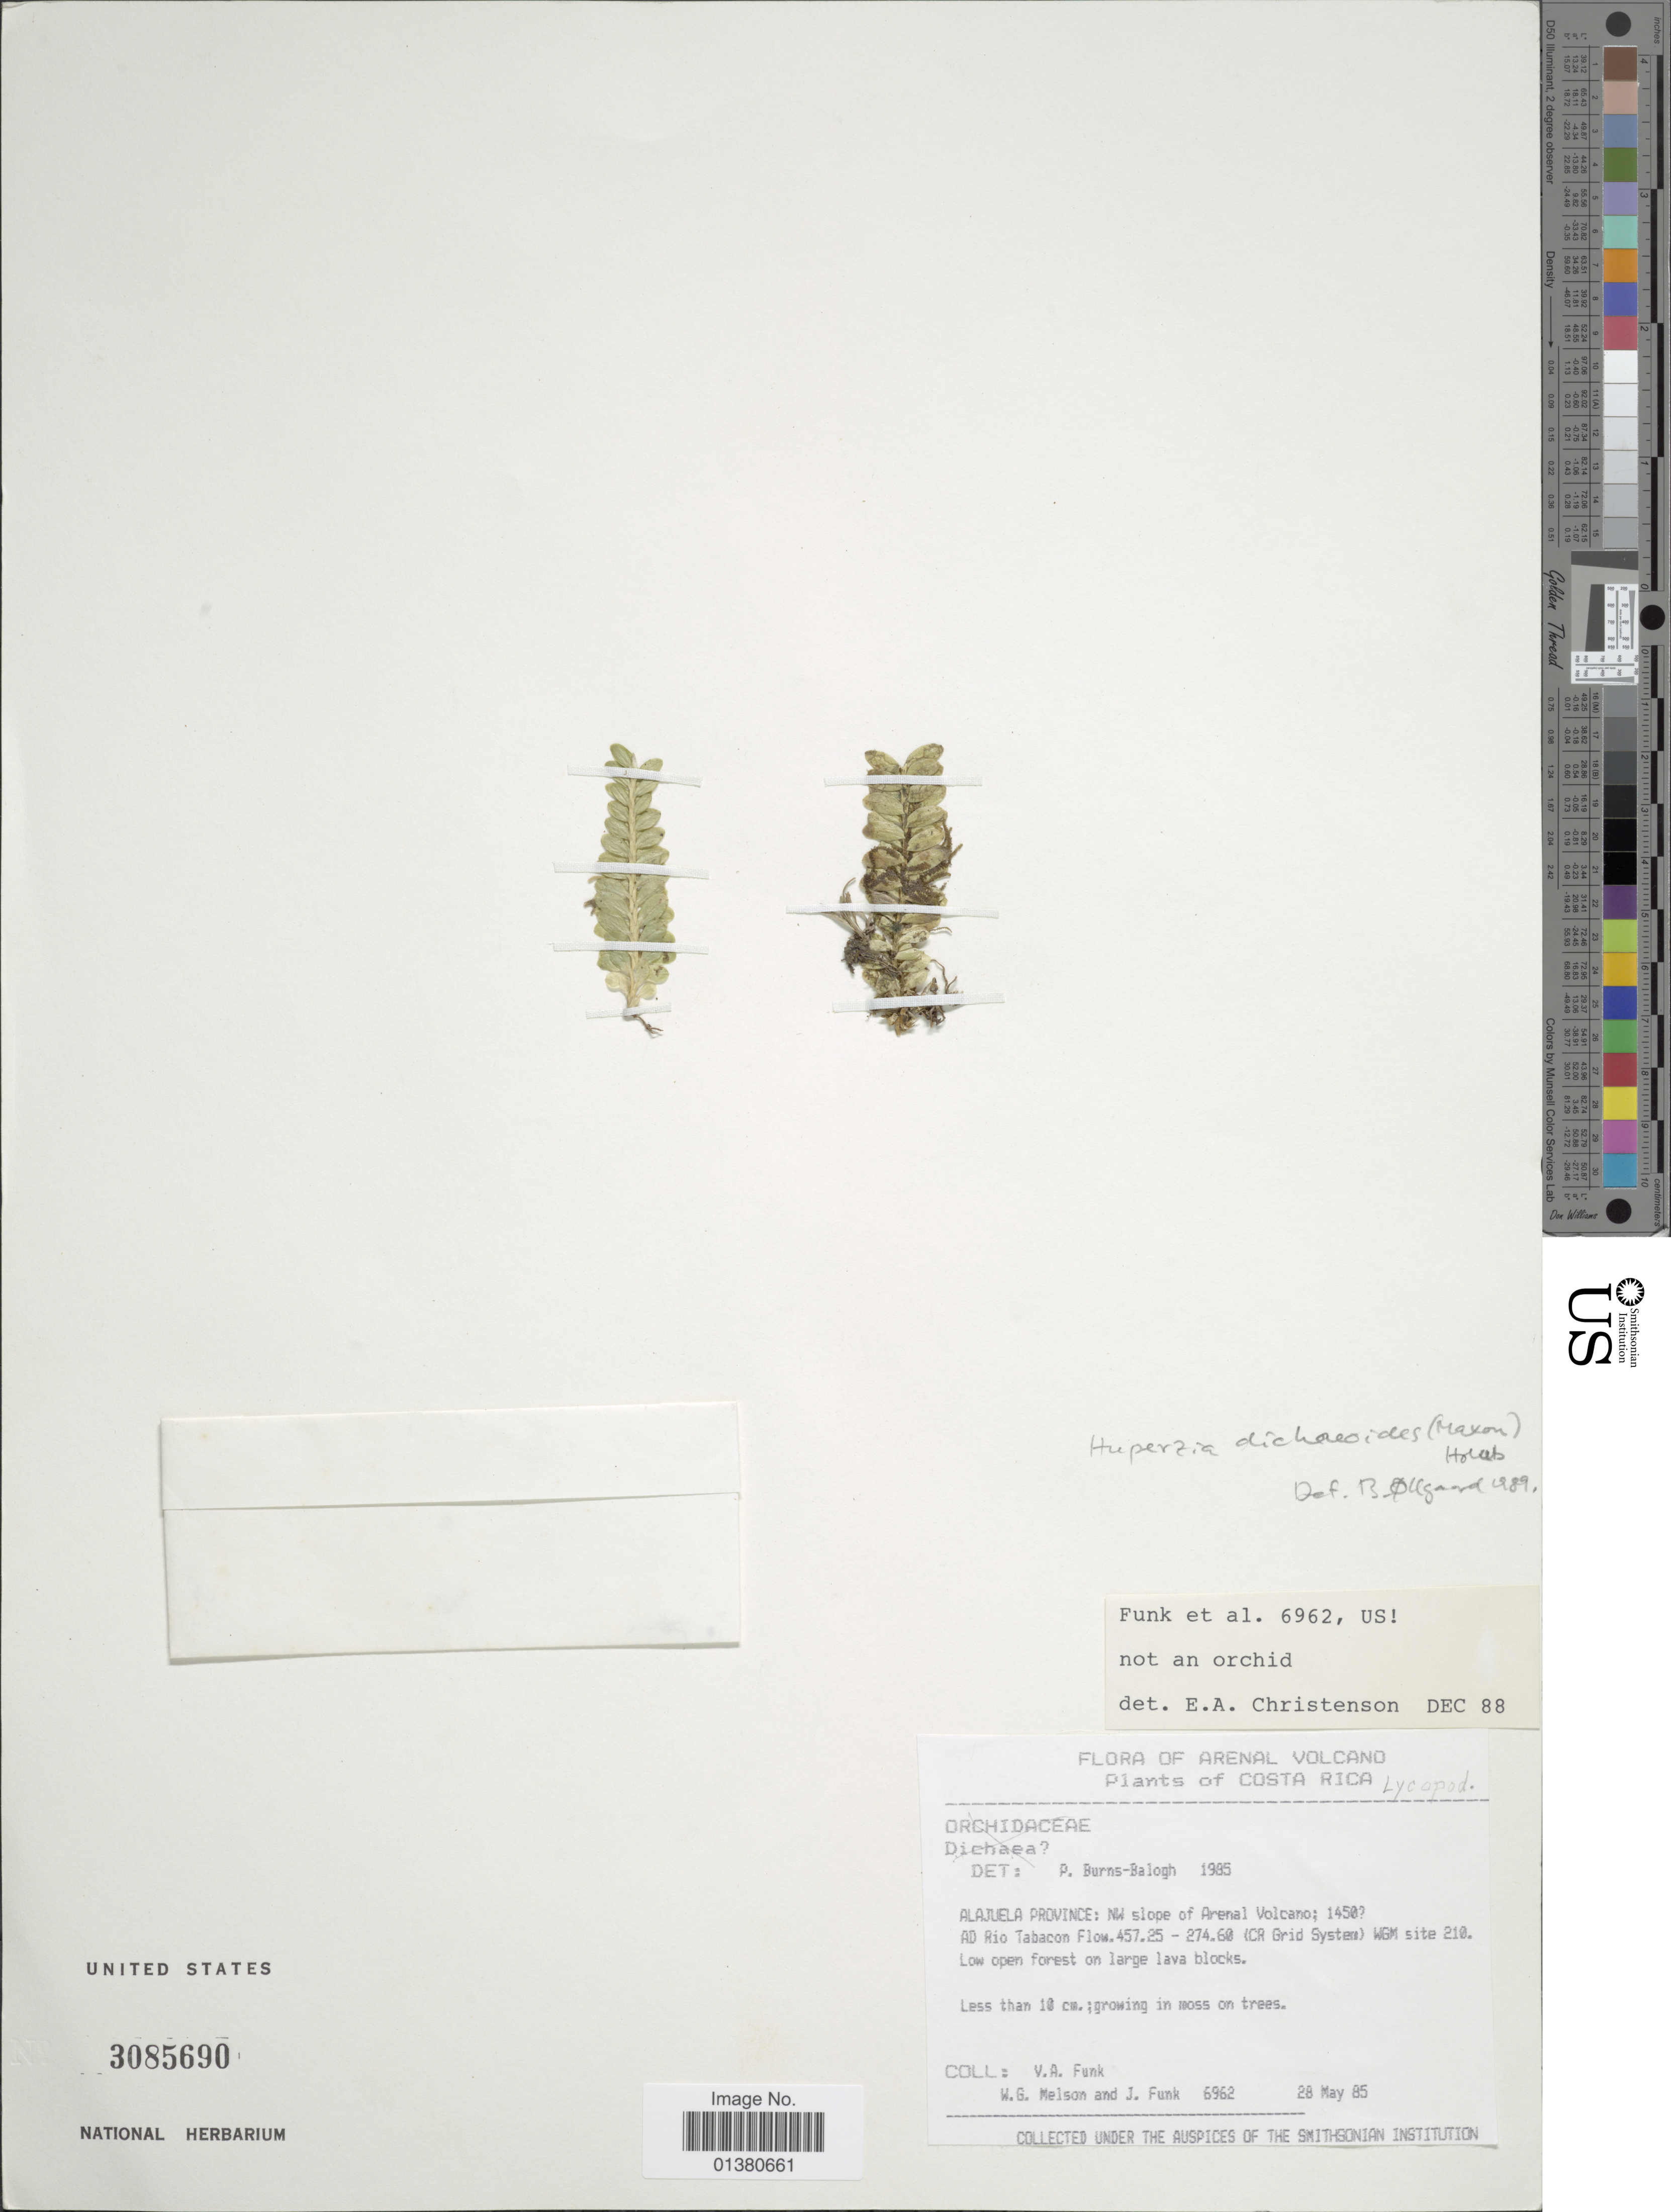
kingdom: Plantae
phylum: Tracheophyta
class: Lycopodiopsida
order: Lycopodiales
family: Lycopodiaceae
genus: Phlegmariurus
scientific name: Phlegmariurus dichaeoides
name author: (Maxon) B. Øllg.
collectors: V. Funk, W. Melson & J. Funk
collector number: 6962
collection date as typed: Transcribed d/m/y: 28/5/85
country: Costa Rica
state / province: Alajuela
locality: Arenal Volcano, Alajuela Province: NW slope of Arenal Volcano; Ad Rio Tabacon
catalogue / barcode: US 3085690